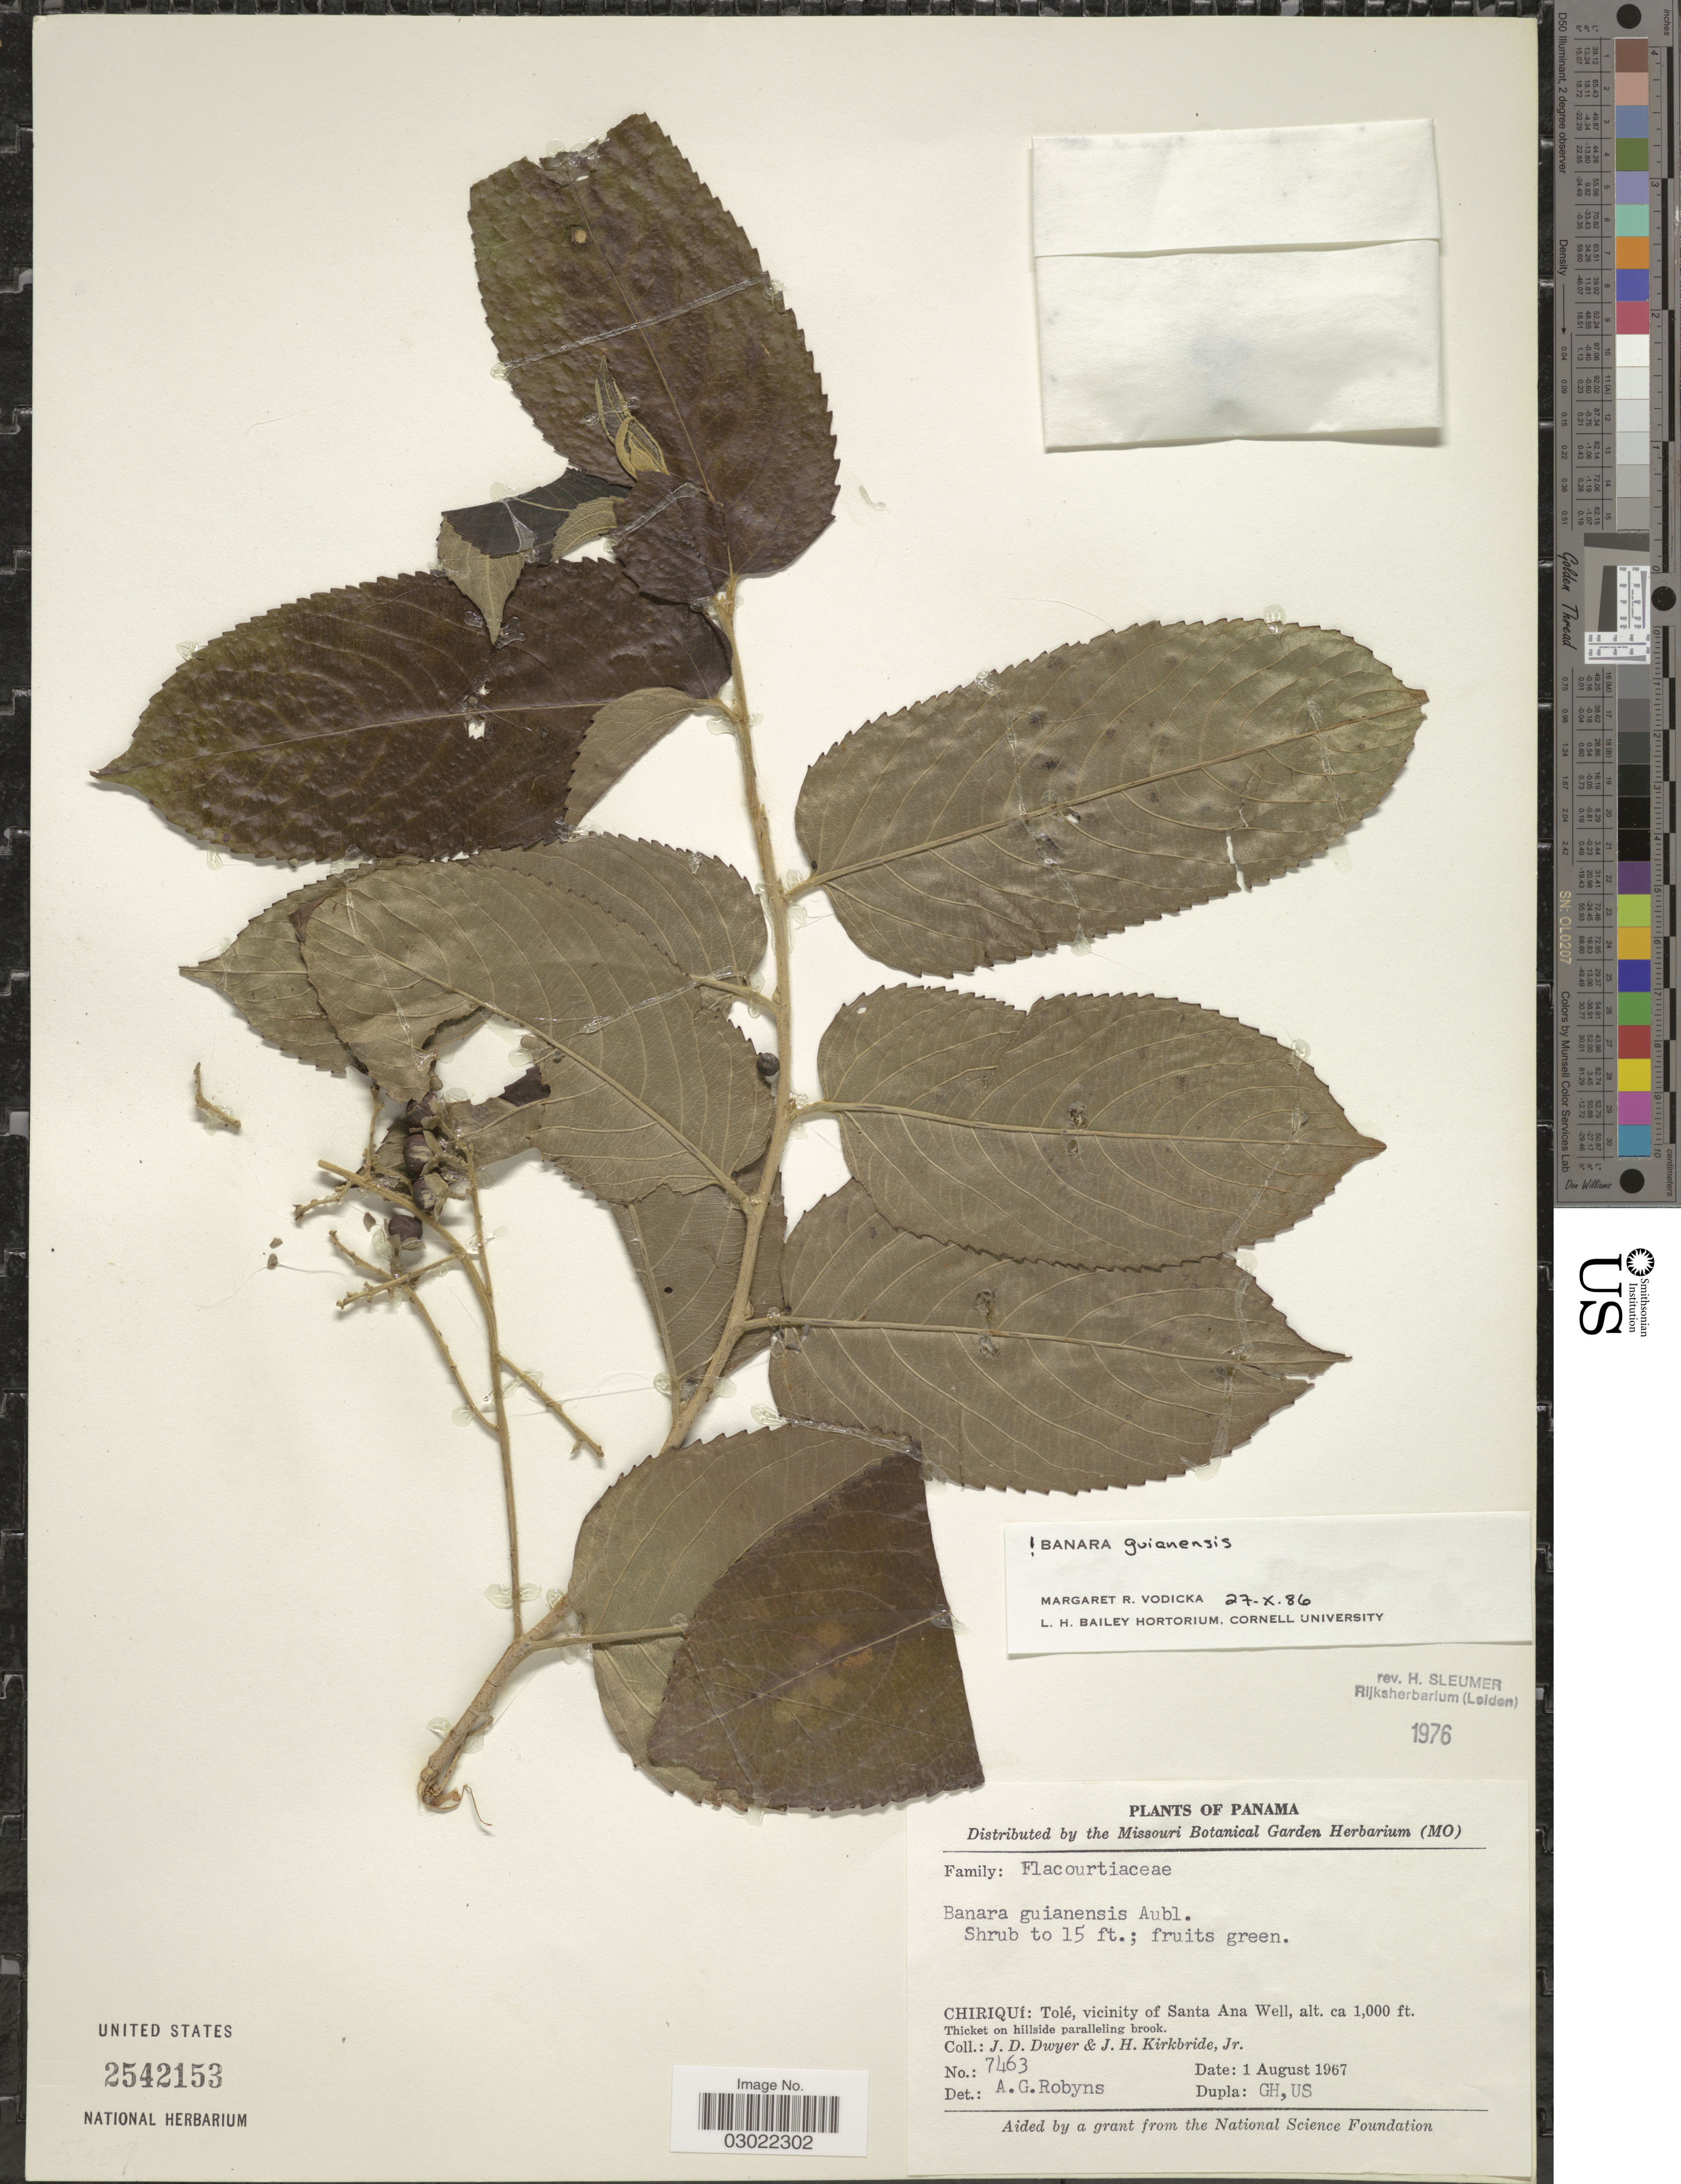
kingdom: Plantae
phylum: Tracheophyta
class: Magnoliopsida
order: Malpighiales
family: Salicaceae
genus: Banara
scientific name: Banara guianensis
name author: Aubl.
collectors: J. D. Dwyer & J. H. Kirkbride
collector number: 7463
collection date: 1967-08-01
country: Panama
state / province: Chiriqui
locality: Chiriquí: Tolé, vicinity of Santa Ana Well. Thicket on hillside paralleling brook.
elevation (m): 305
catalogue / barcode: US 2542153